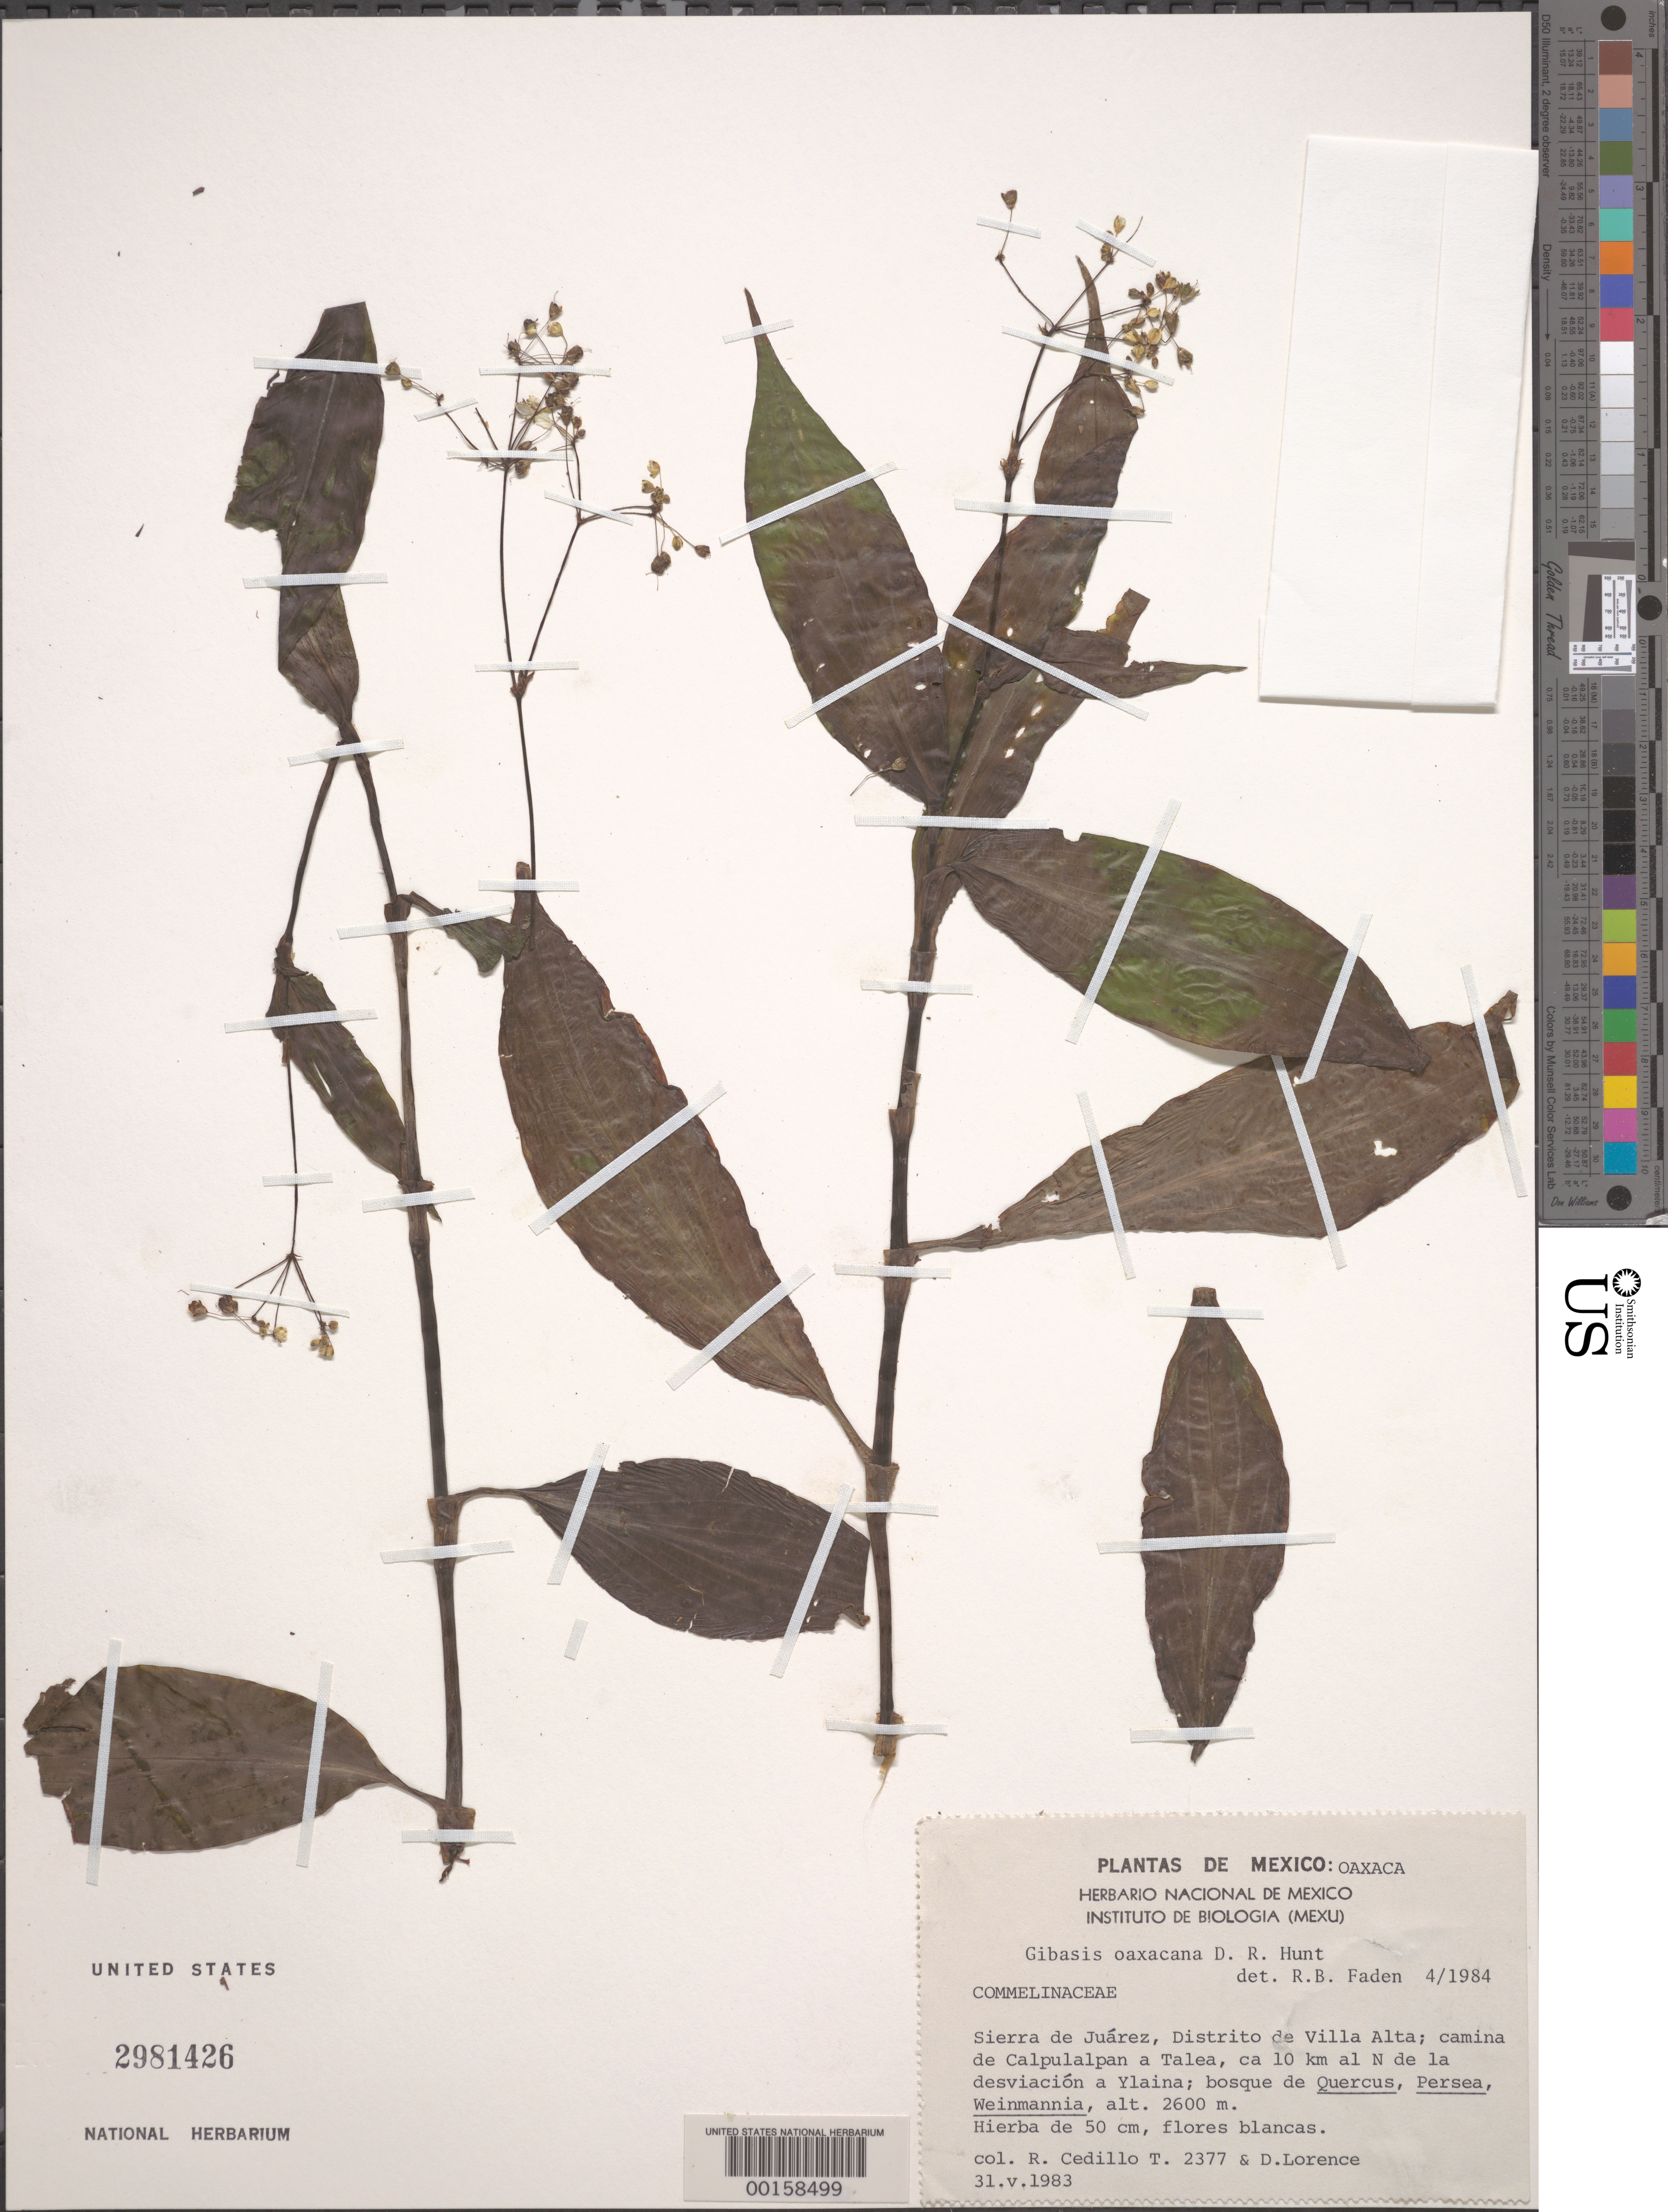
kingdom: Plantae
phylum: Tracheophyta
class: Liliopsida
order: Commelinales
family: Commelinaceae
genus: Gibasis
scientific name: Gibasis oaxacana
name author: D.R. Hunt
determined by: Faden, Robert B., (US), Smithsonian Institution - National Museum of Natural History (UNITED STATES)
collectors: R. CedilloT. & D. Lorence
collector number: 2377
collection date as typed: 31 May 1983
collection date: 1983-05-31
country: Mexico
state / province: Oaxaca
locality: Sierra de juarez, villa alta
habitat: Roadside, forest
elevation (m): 2600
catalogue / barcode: US 2981426